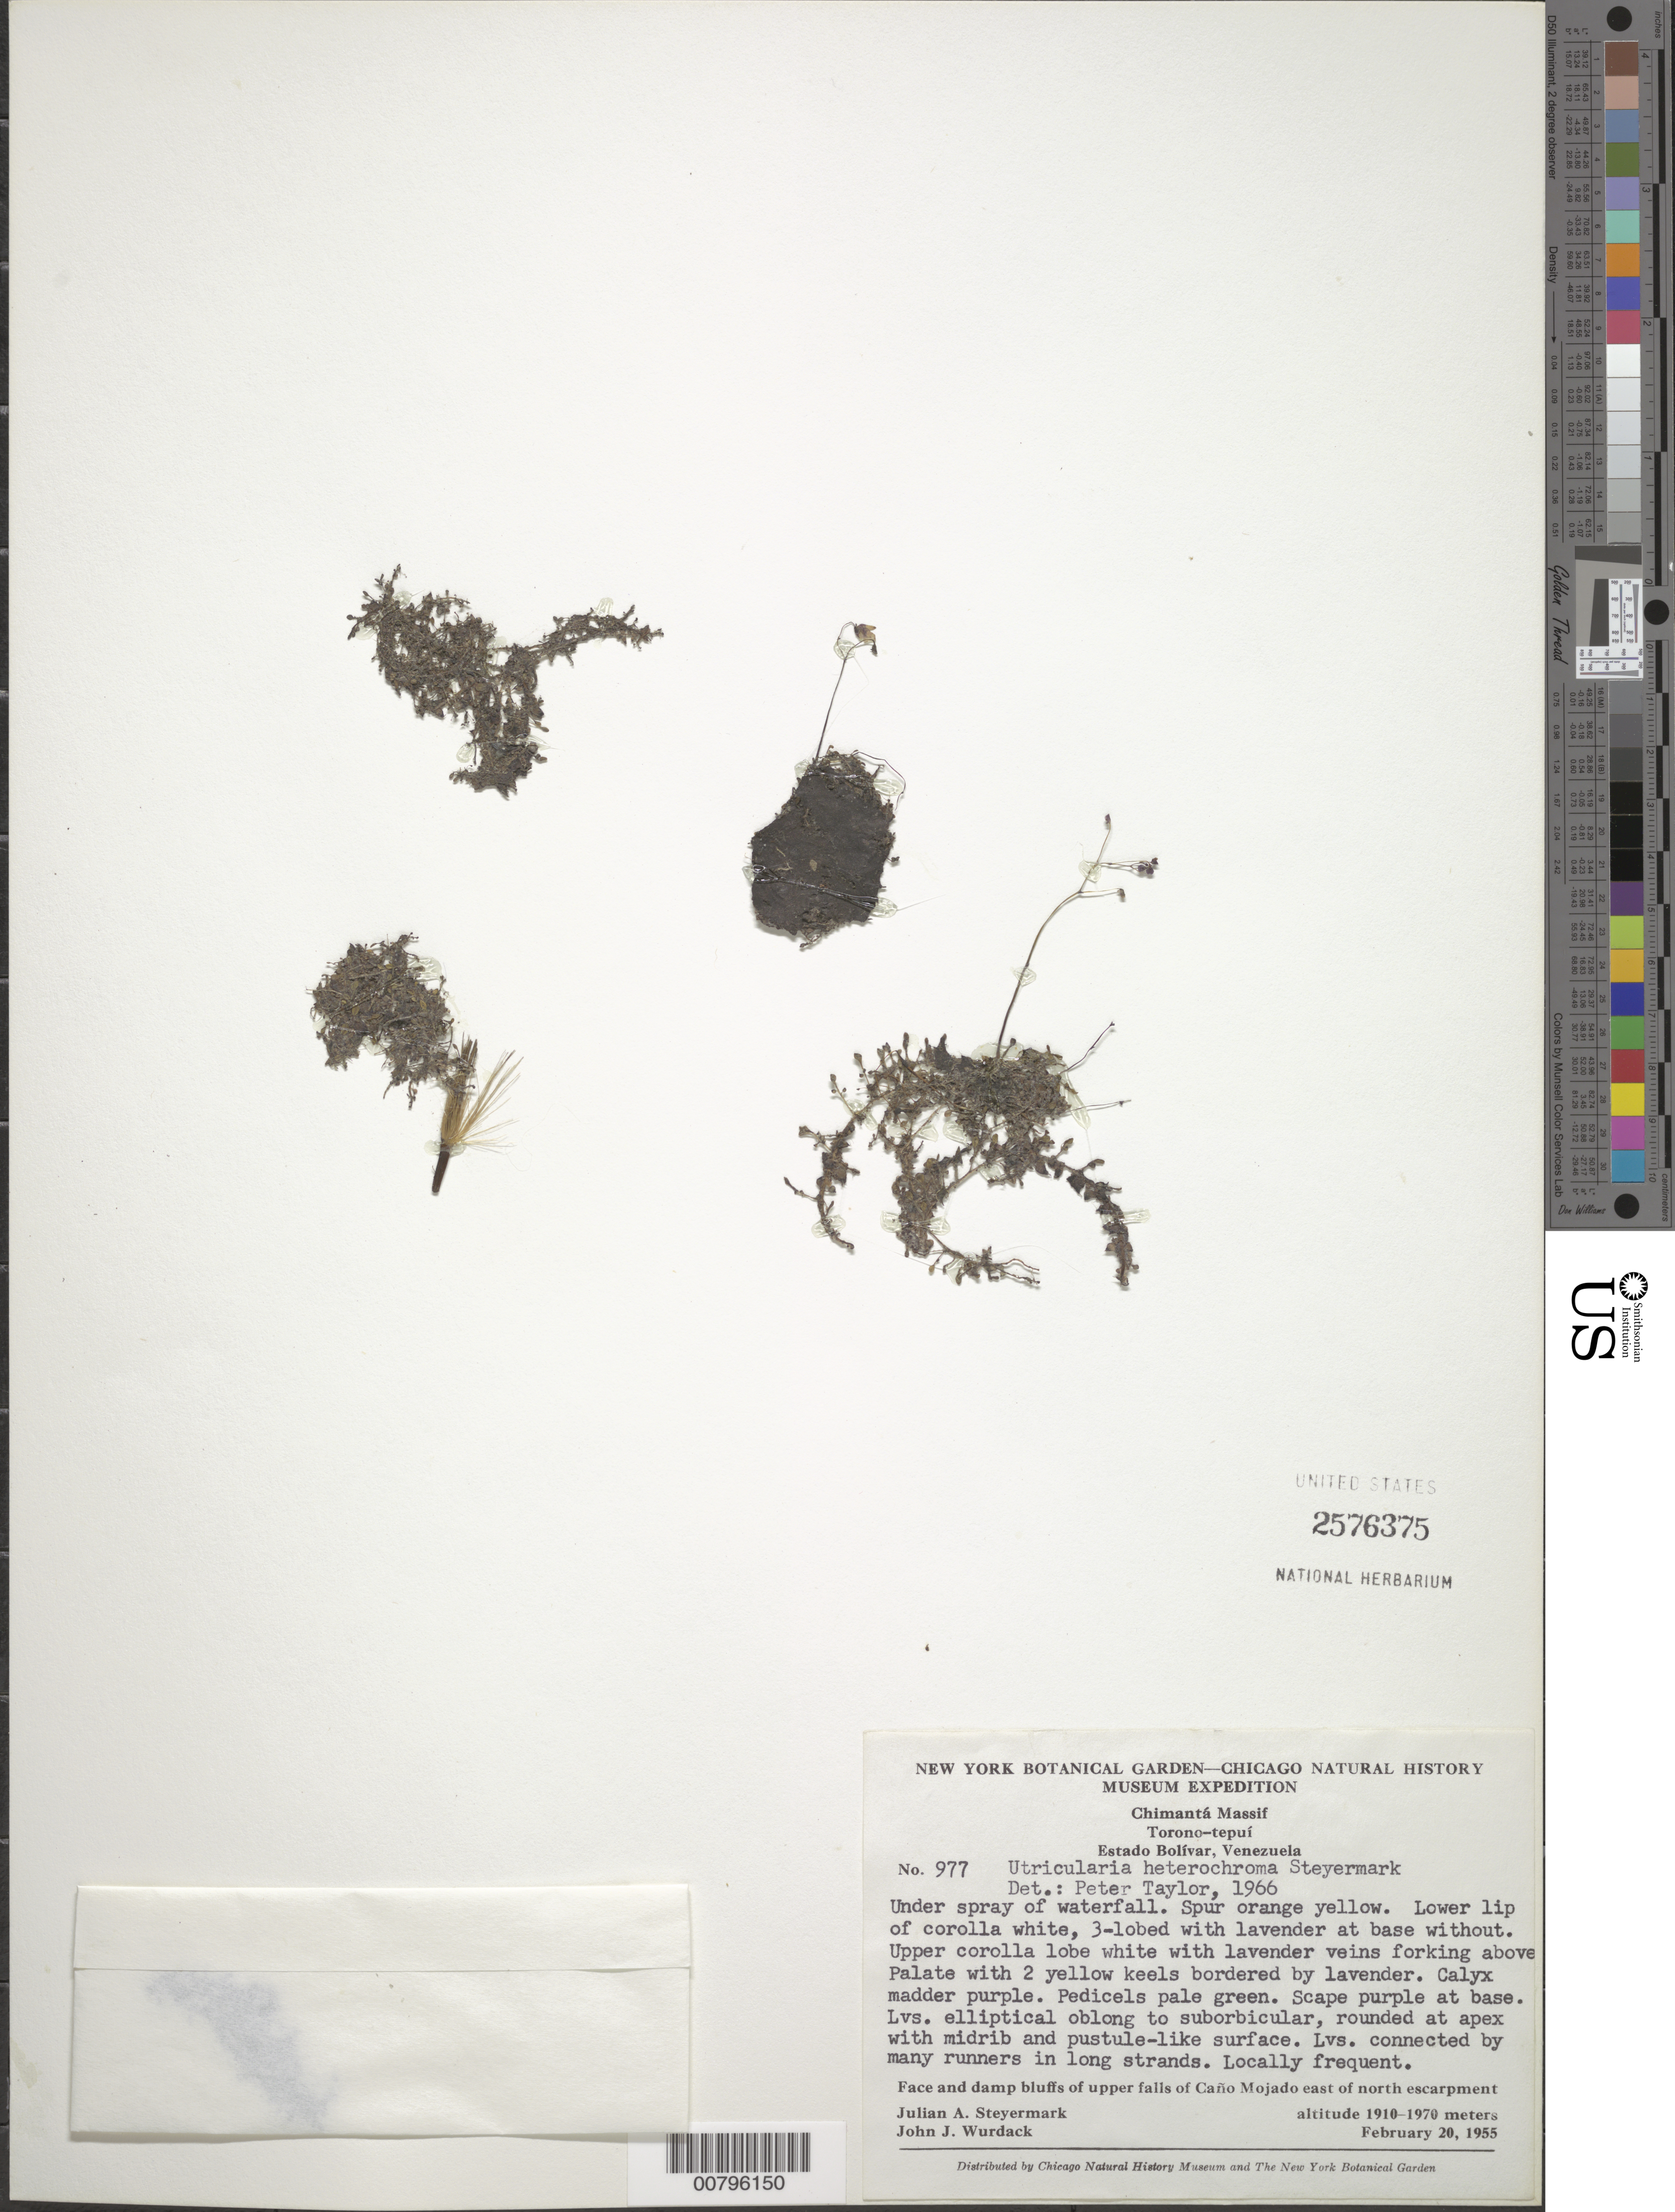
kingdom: Plantae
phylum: Tracheophyta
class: Magnoliopsida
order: Lamiales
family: Lentibulariaceae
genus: Utricularia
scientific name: Utricularia heterochroma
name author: Steyerm.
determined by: Taylor, P.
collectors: J. Steyermark & J. J. Wurdack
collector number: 55 977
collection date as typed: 20-Feb-55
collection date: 1955-02-20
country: Venezuela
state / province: Bolívar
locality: Chimantá Massif, Torono-tepuí; along banks of Caño Mojado, east of north escarpment, below upper falls of Caño Mojado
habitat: Under spray of waterflow.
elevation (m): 1910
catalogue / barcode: US 2576375